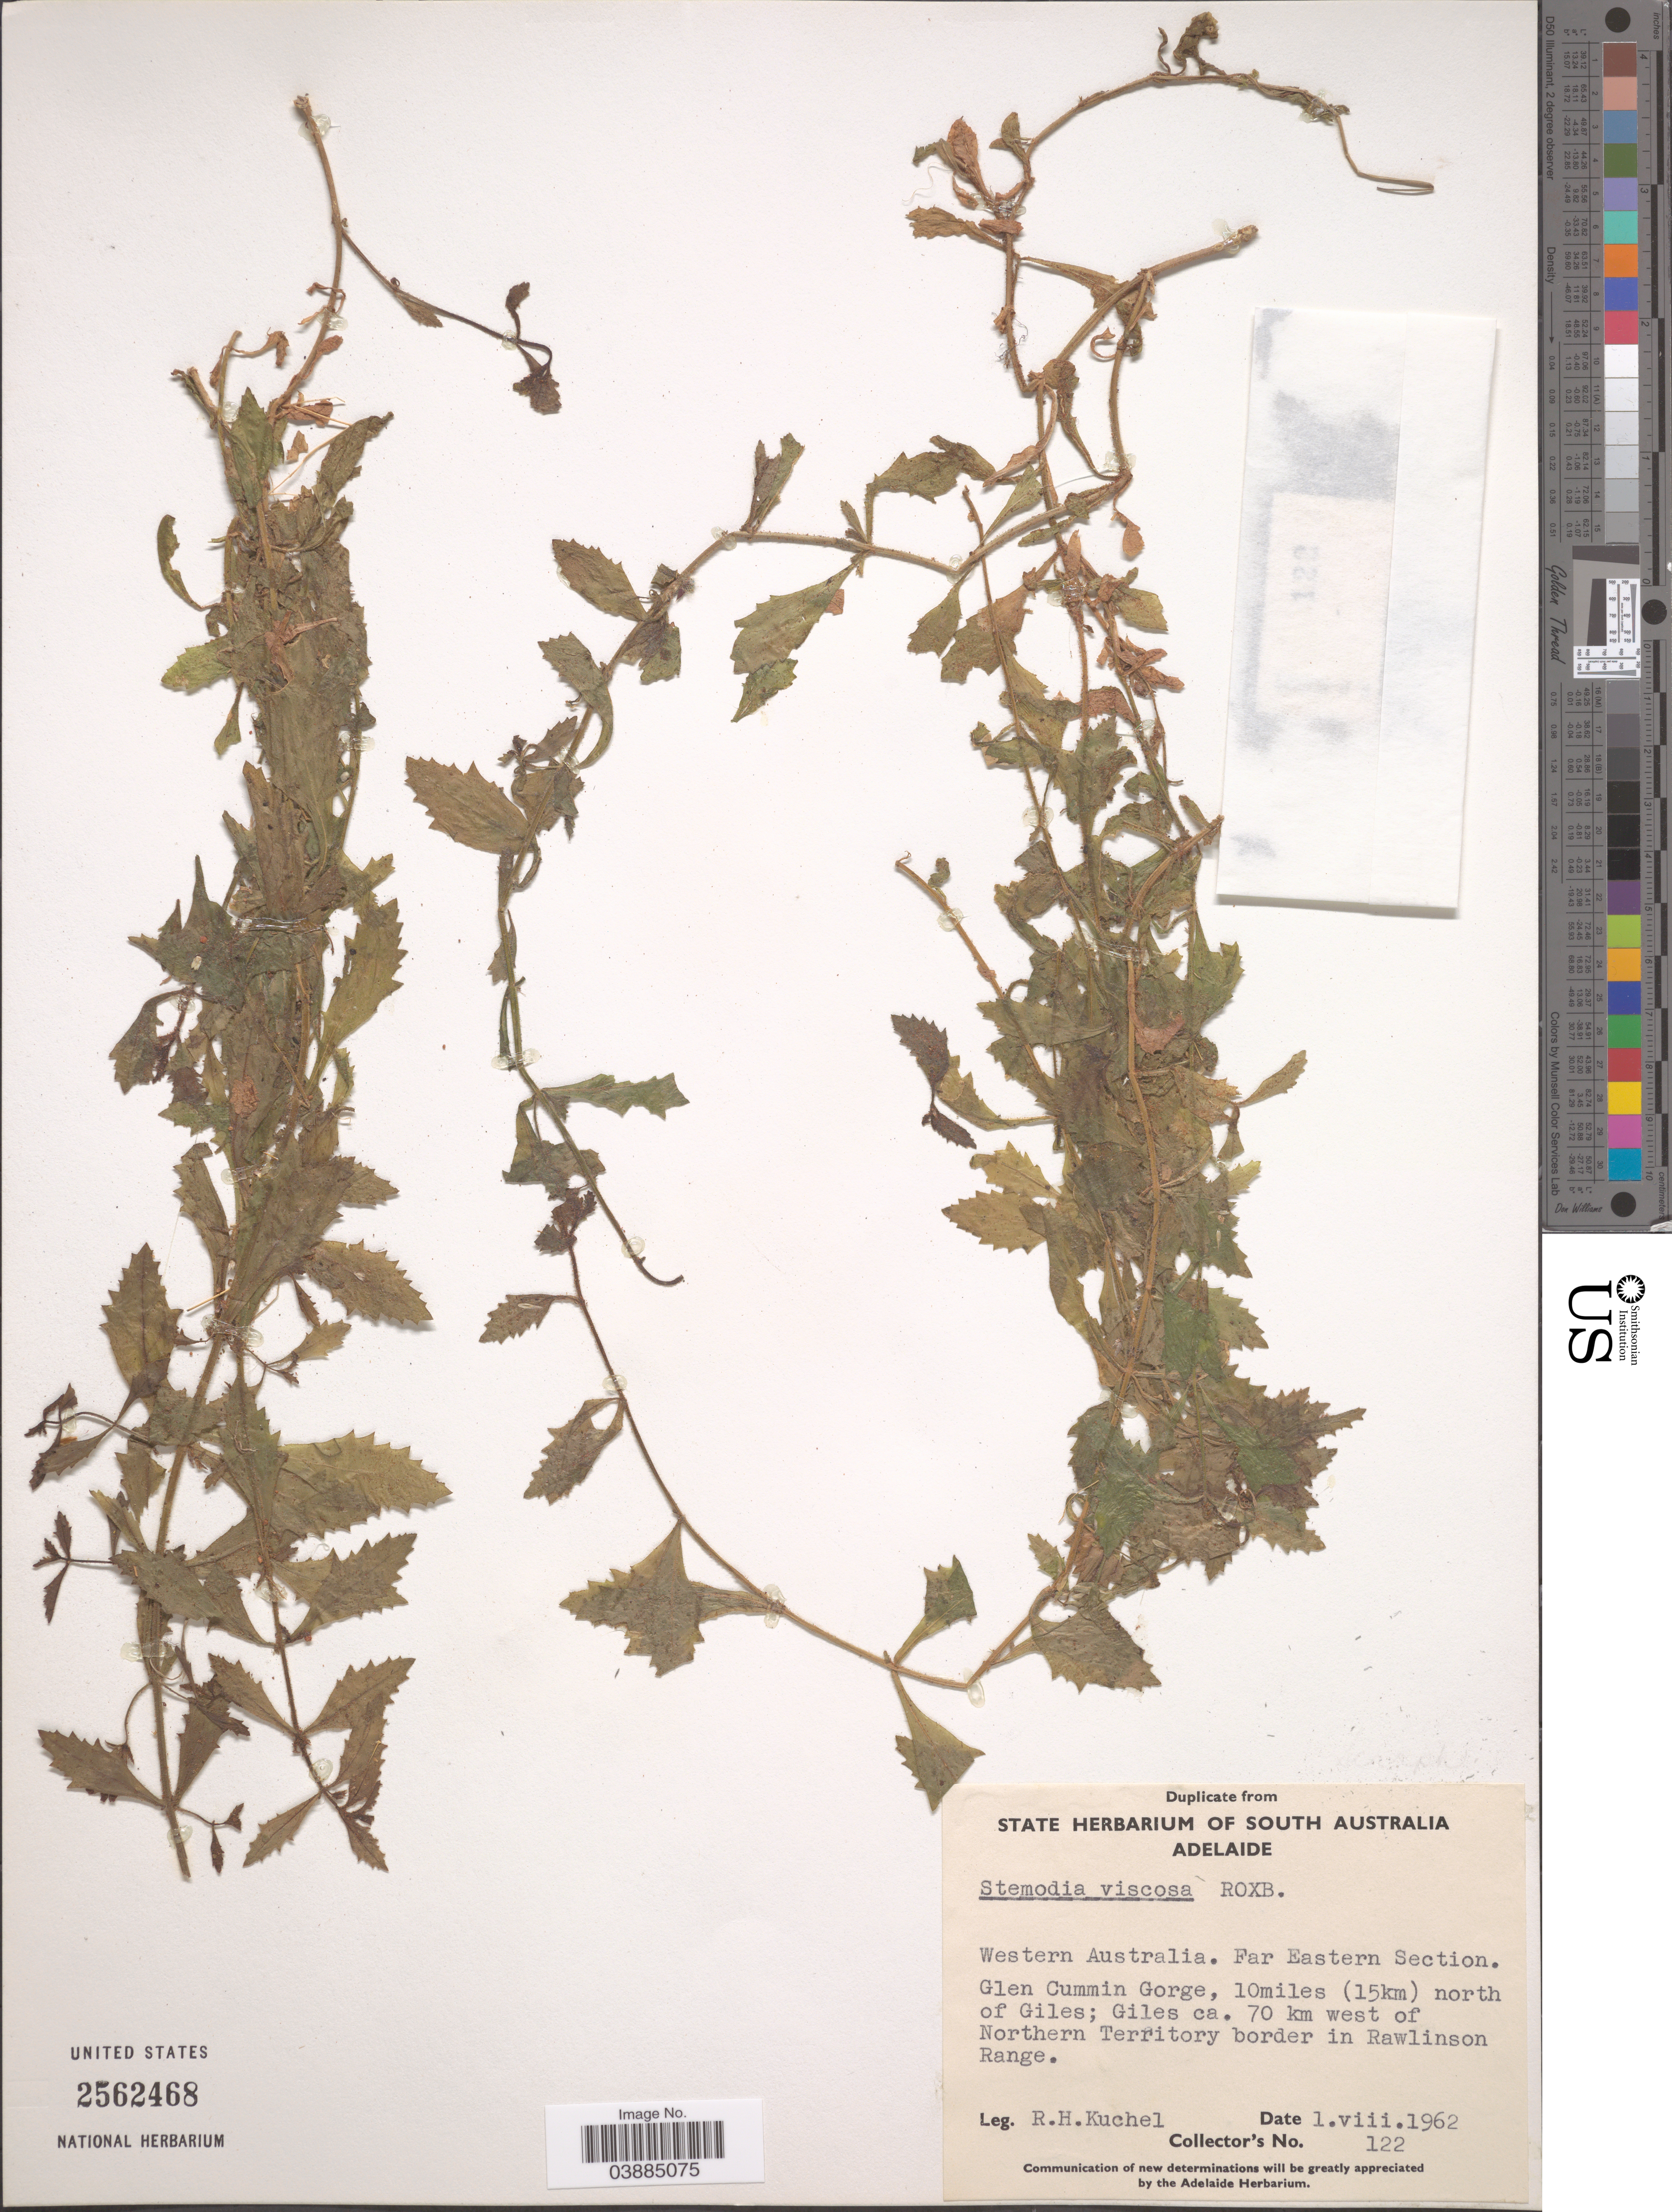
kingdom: Plantae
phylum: Tracheophyta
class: Magnoliopsida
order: Lamiales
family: Plantaginaceae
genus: Stemodia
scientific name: Stemodia viscosa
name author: Roxb.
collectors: R. Kuchel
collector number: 122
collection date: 1962-08-01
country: Australia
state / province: Western Australia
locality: Far Eastern Section. Glen Cummin Gorge, 10miles (15 km) north of Giles; Giles ca. 70 km west of Northern Territory border in Rawlinson Range.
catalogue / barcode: US 2562468